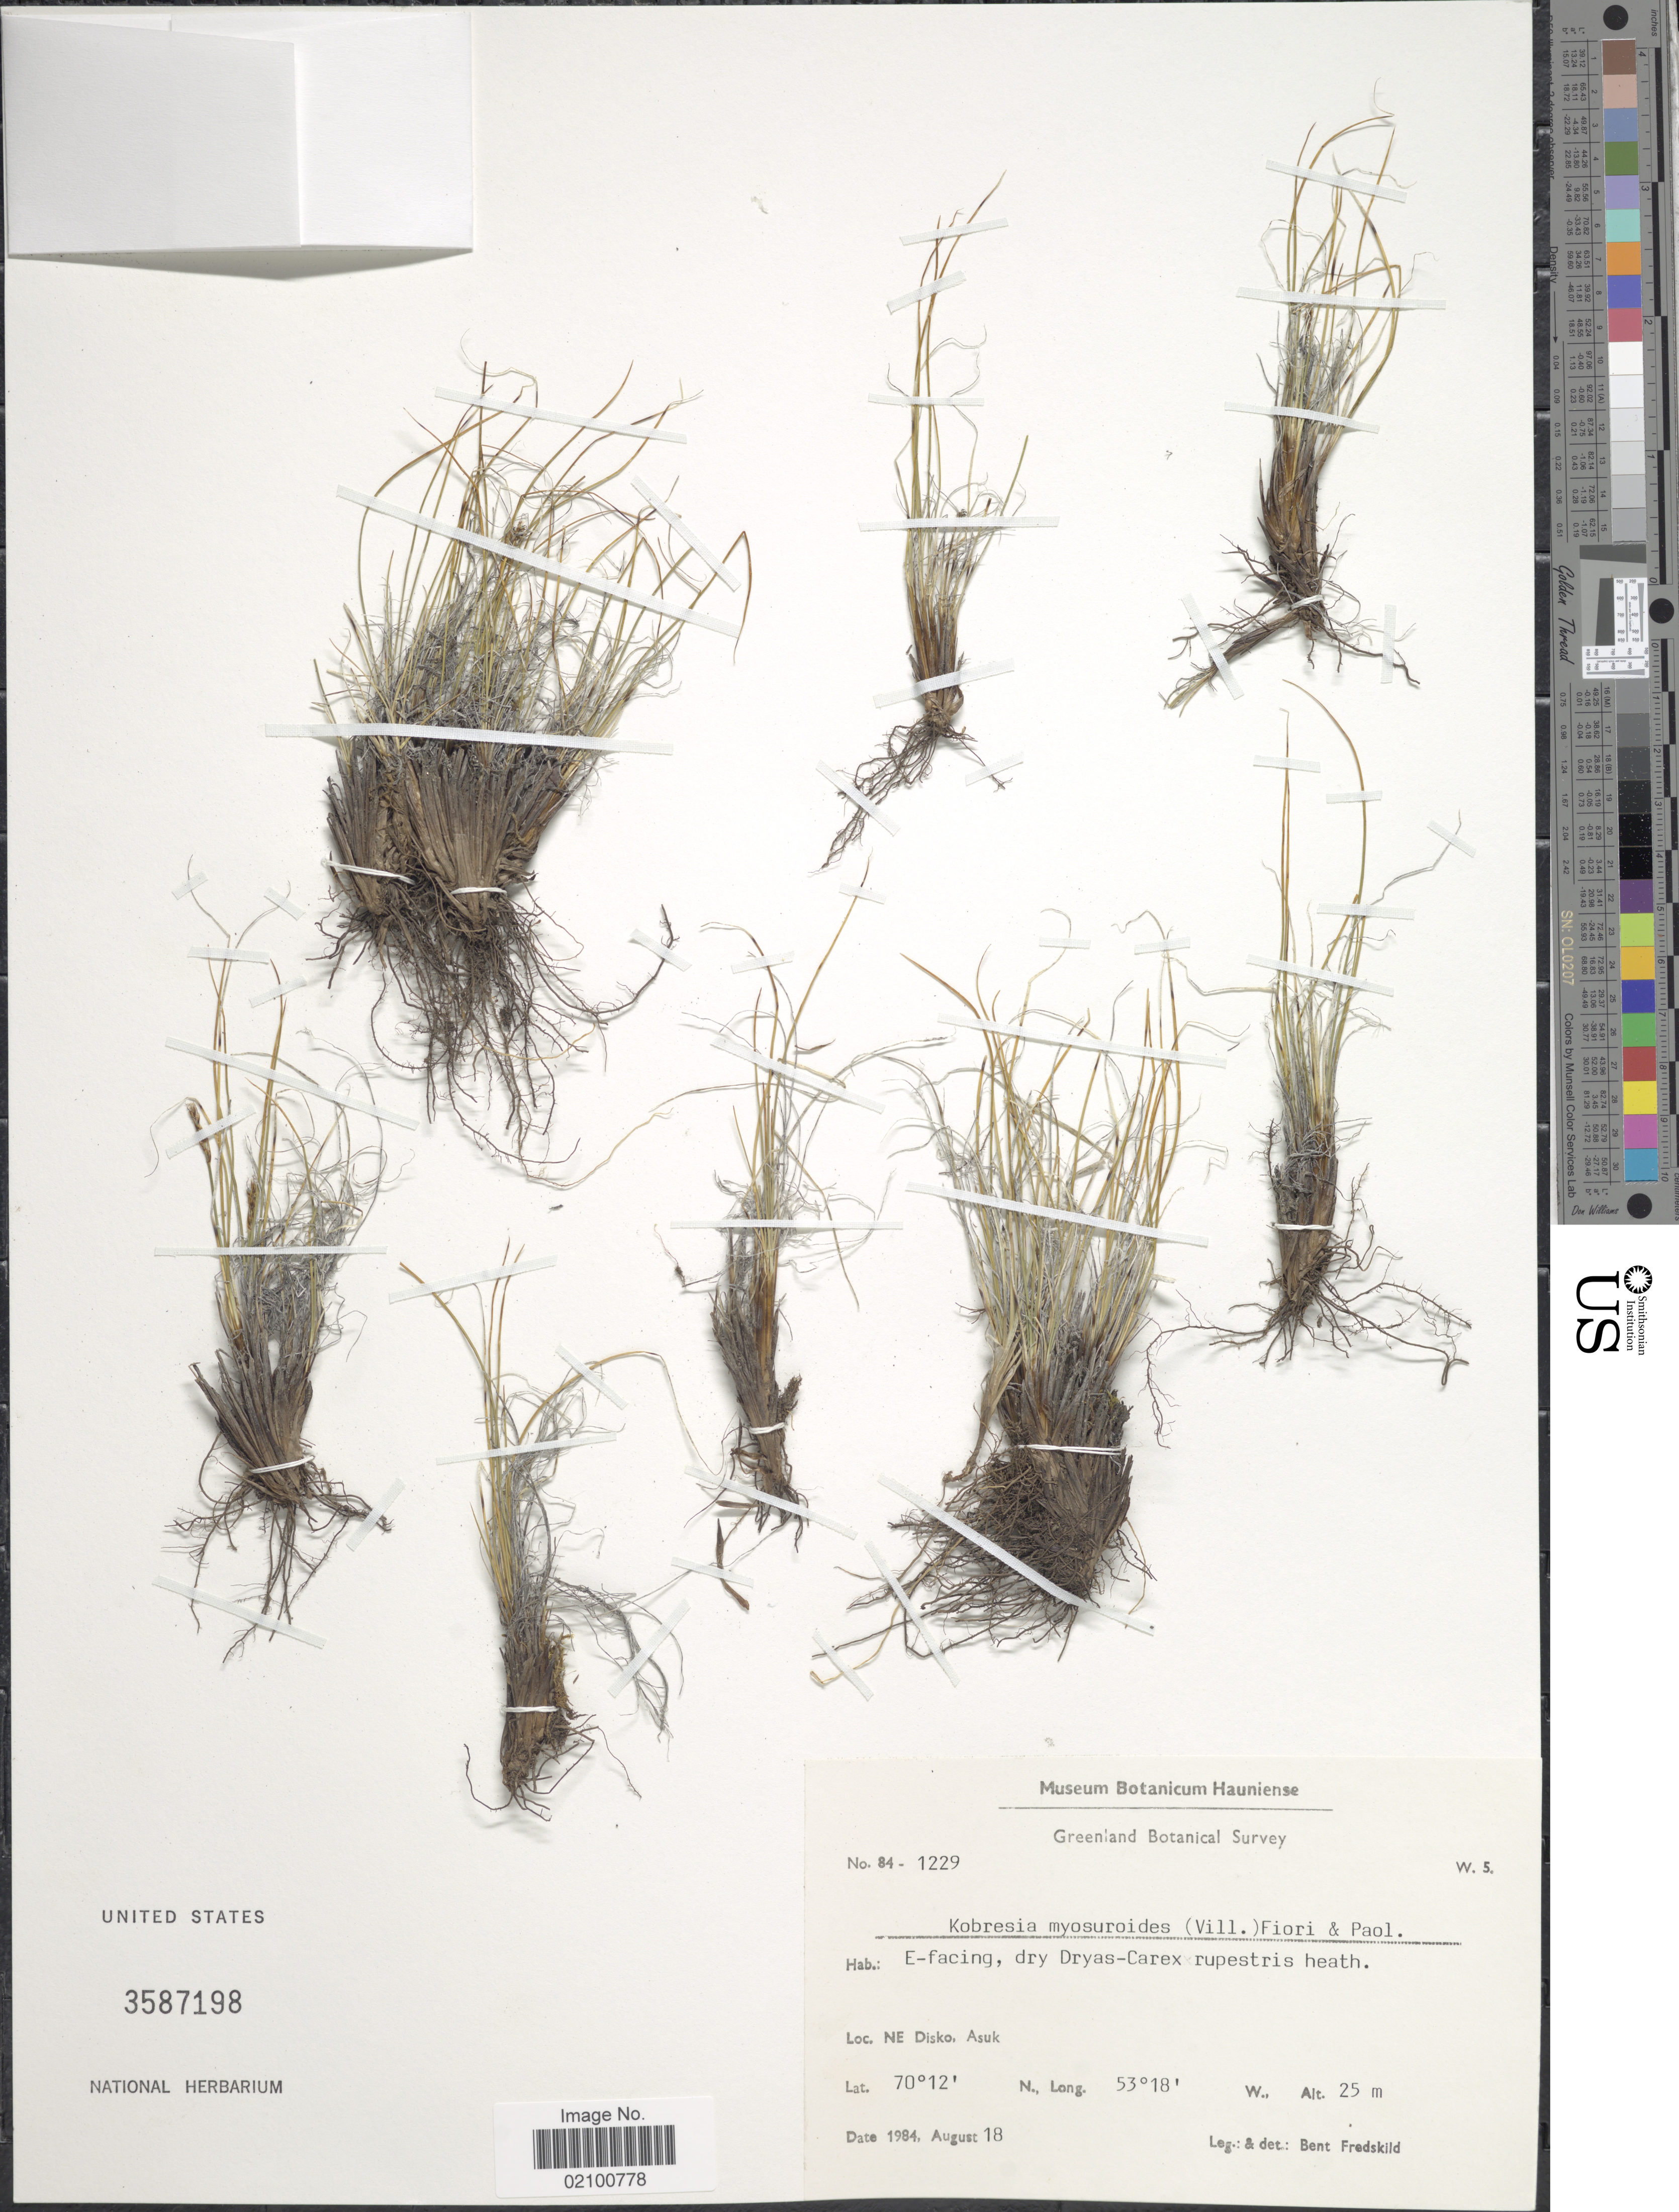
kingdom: Plantae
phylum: Tracheophyta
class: Liliopsida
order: Poales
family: Cyperaceae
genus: Carex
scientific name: Carex myosuroides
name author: Vill.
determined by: Strong, M. T., (US), Smithsonian Institution - National Museum of Natural History (UNITED STATES)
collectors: B. Fredskild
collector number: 84-1229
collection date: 1984-08-18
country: Greenland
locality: NE Disko, Arsuk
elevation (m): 25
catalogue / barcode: US 3587198